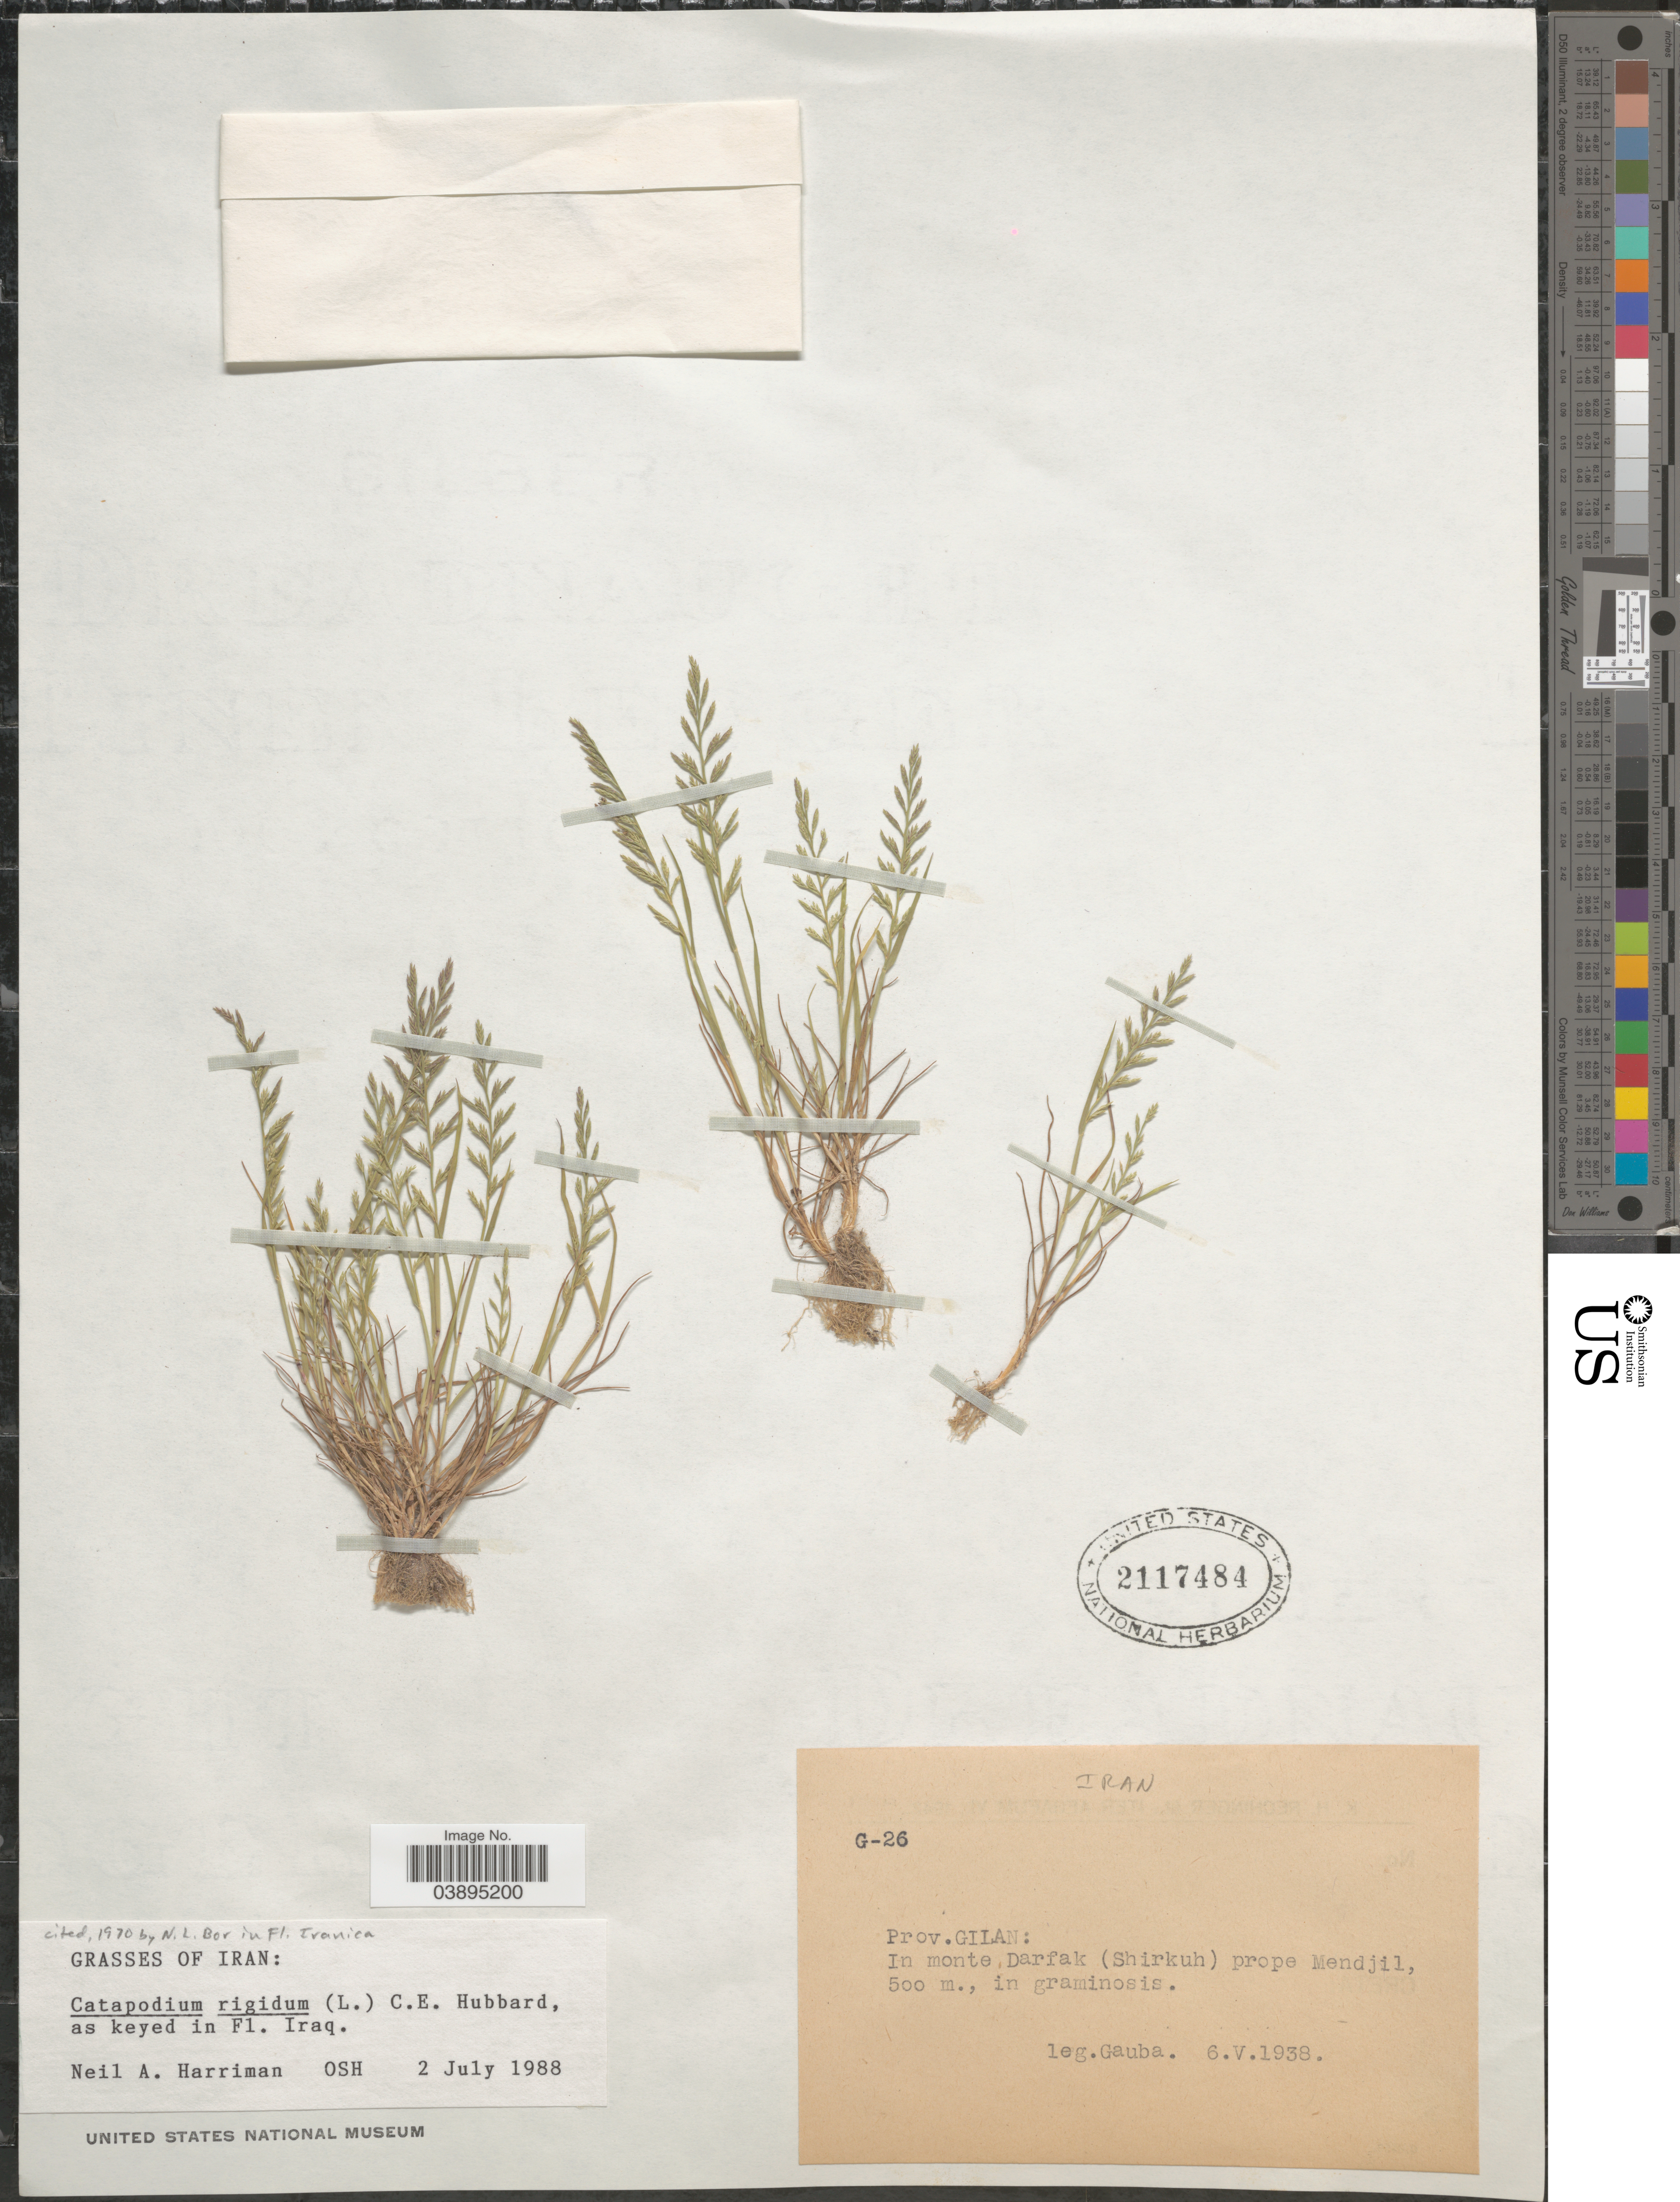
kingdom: Plantae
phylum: Tracheophyta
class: Liliopsida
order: Poales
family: Poaceae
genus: Catapodium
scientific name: Catapodium rigidum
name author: (L.) C.E. Hubb.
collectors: Gauba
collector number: G-26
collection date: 1938-05-06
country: Iran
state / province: Gilan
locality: In monte Darfak (Shirkuh) prope Mendjil.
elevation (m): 500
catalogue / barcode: US 2117484